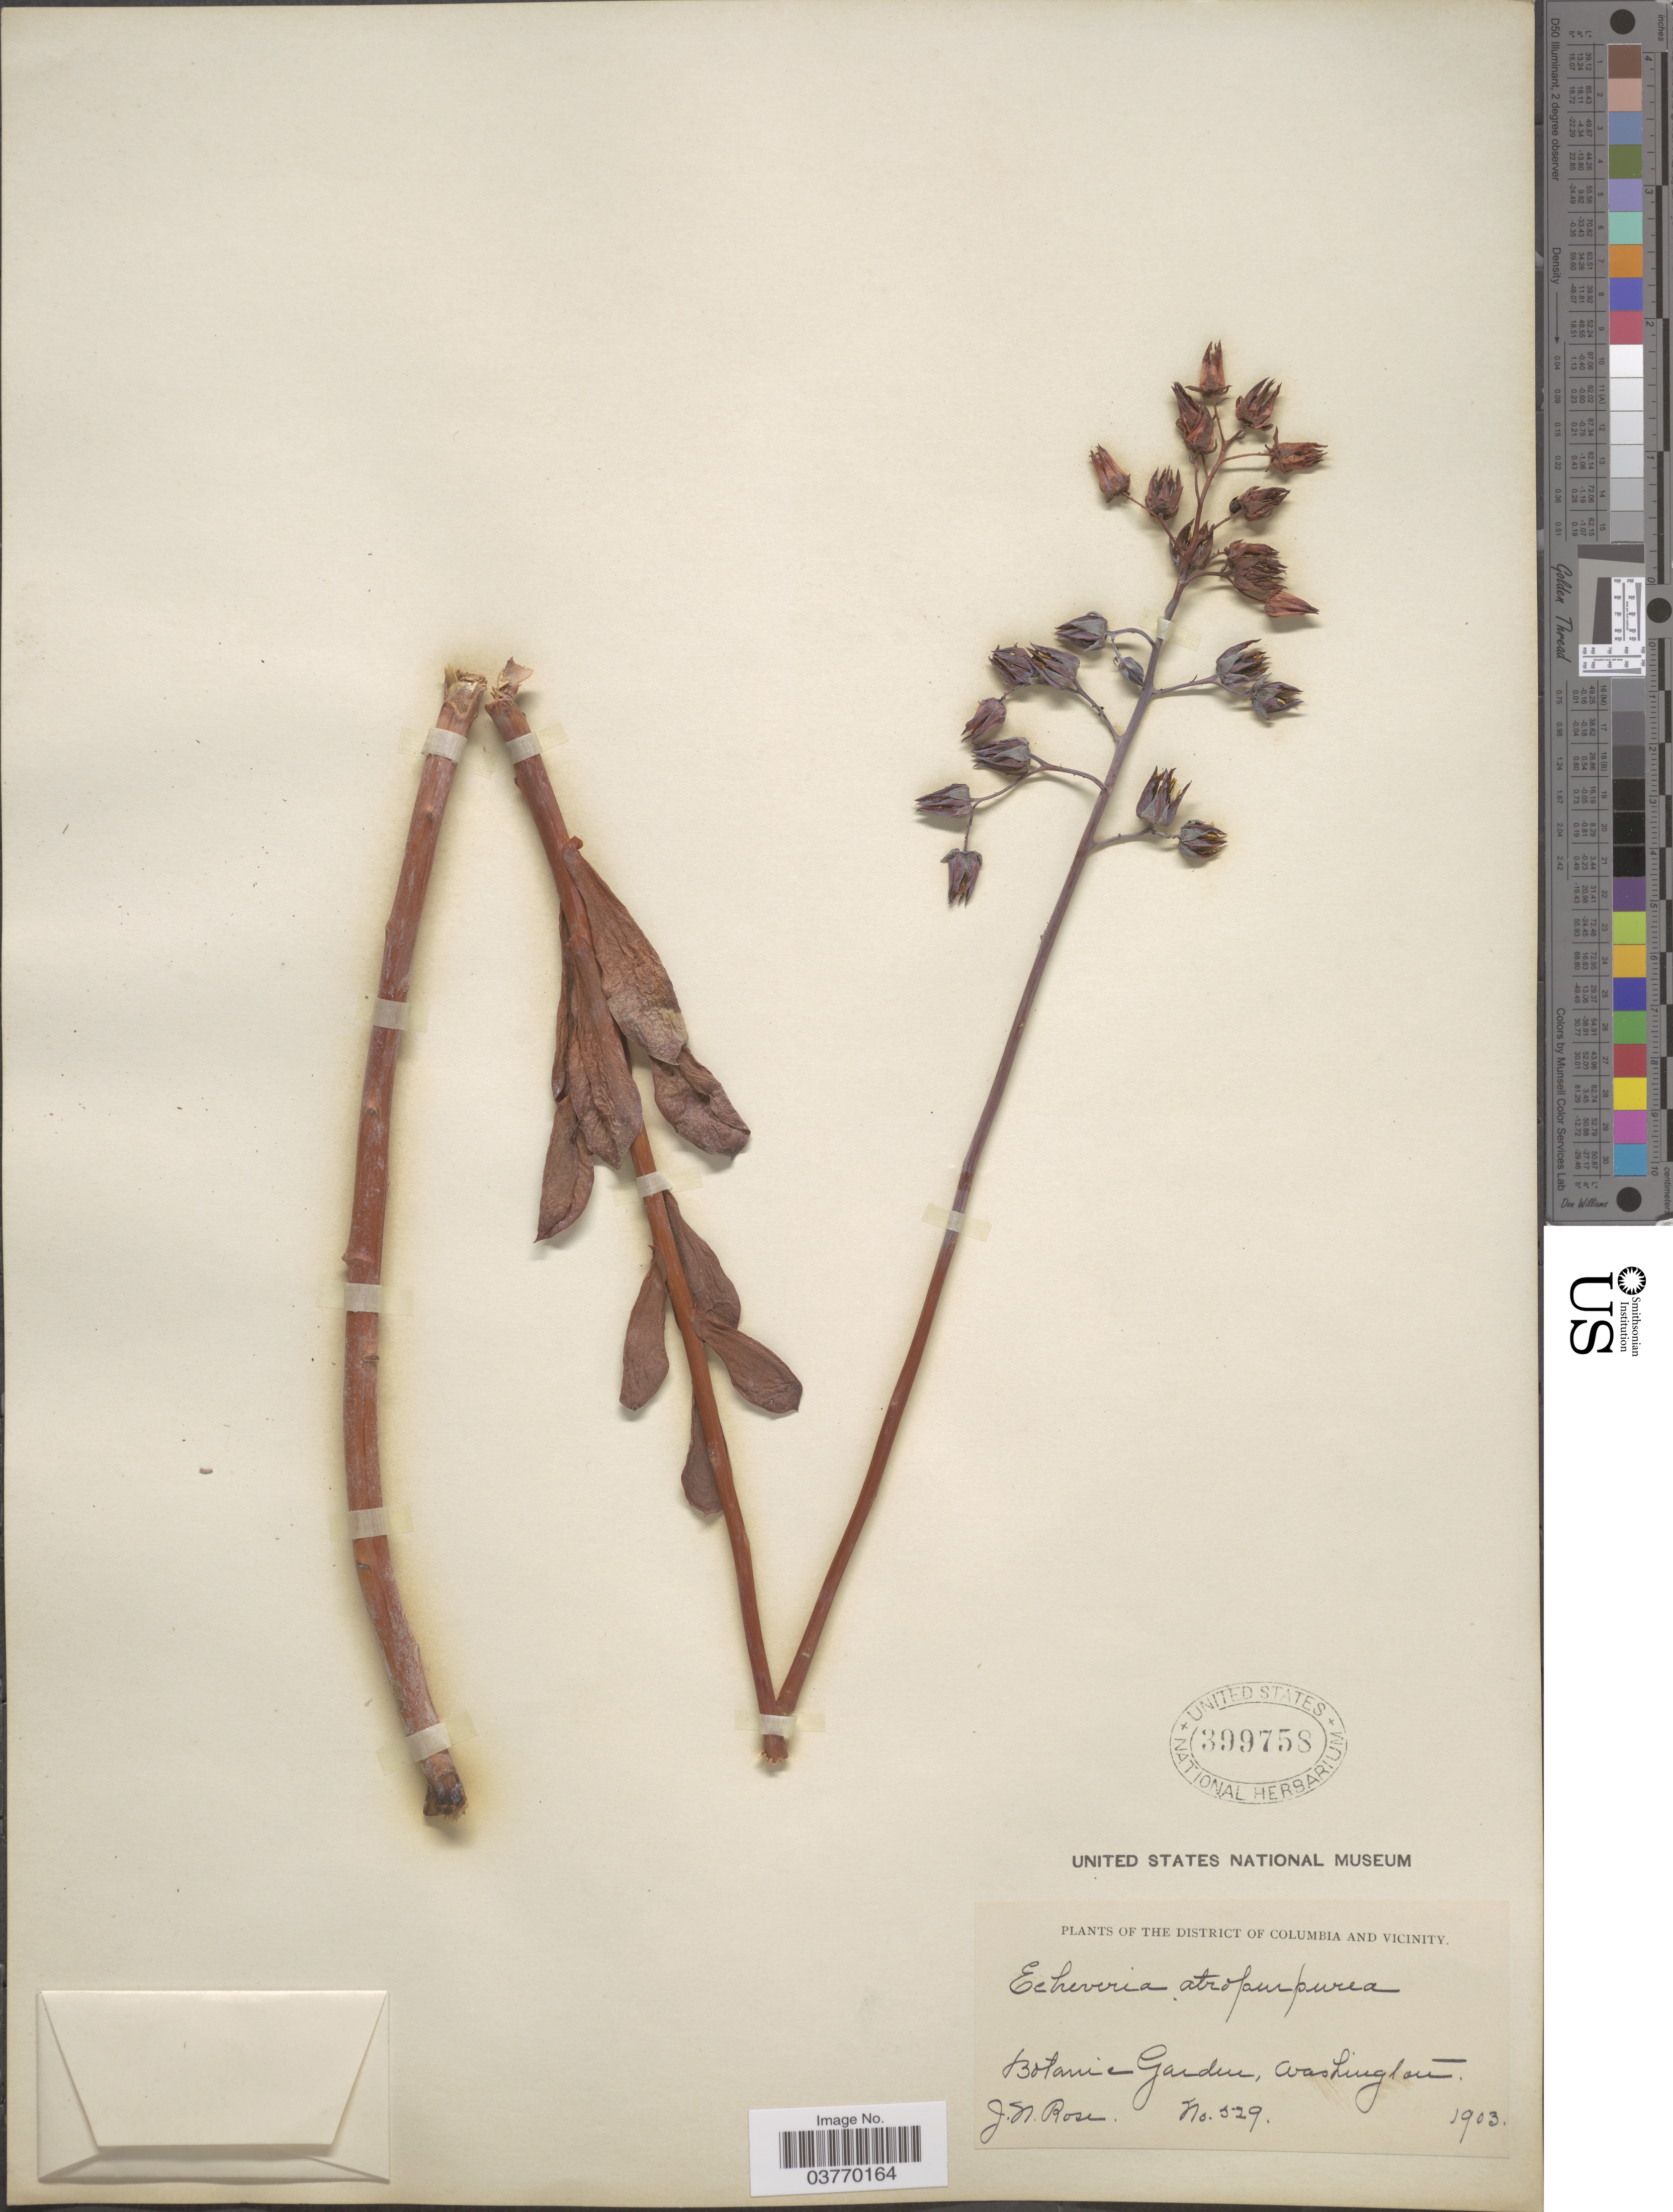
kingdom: Plantae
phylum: Tracheophyta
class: Magnoliopsida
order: Saxifragales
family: Crassulaceae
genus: Echeveria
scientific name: Echeveria gibbiflora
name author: DC.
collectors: J. N. Rose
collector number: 529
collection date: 1903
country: United States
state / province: District of Columbia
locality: District of Columbia and vicinity. Botanic Garden, Washington, D.C.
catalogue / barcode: US 399758